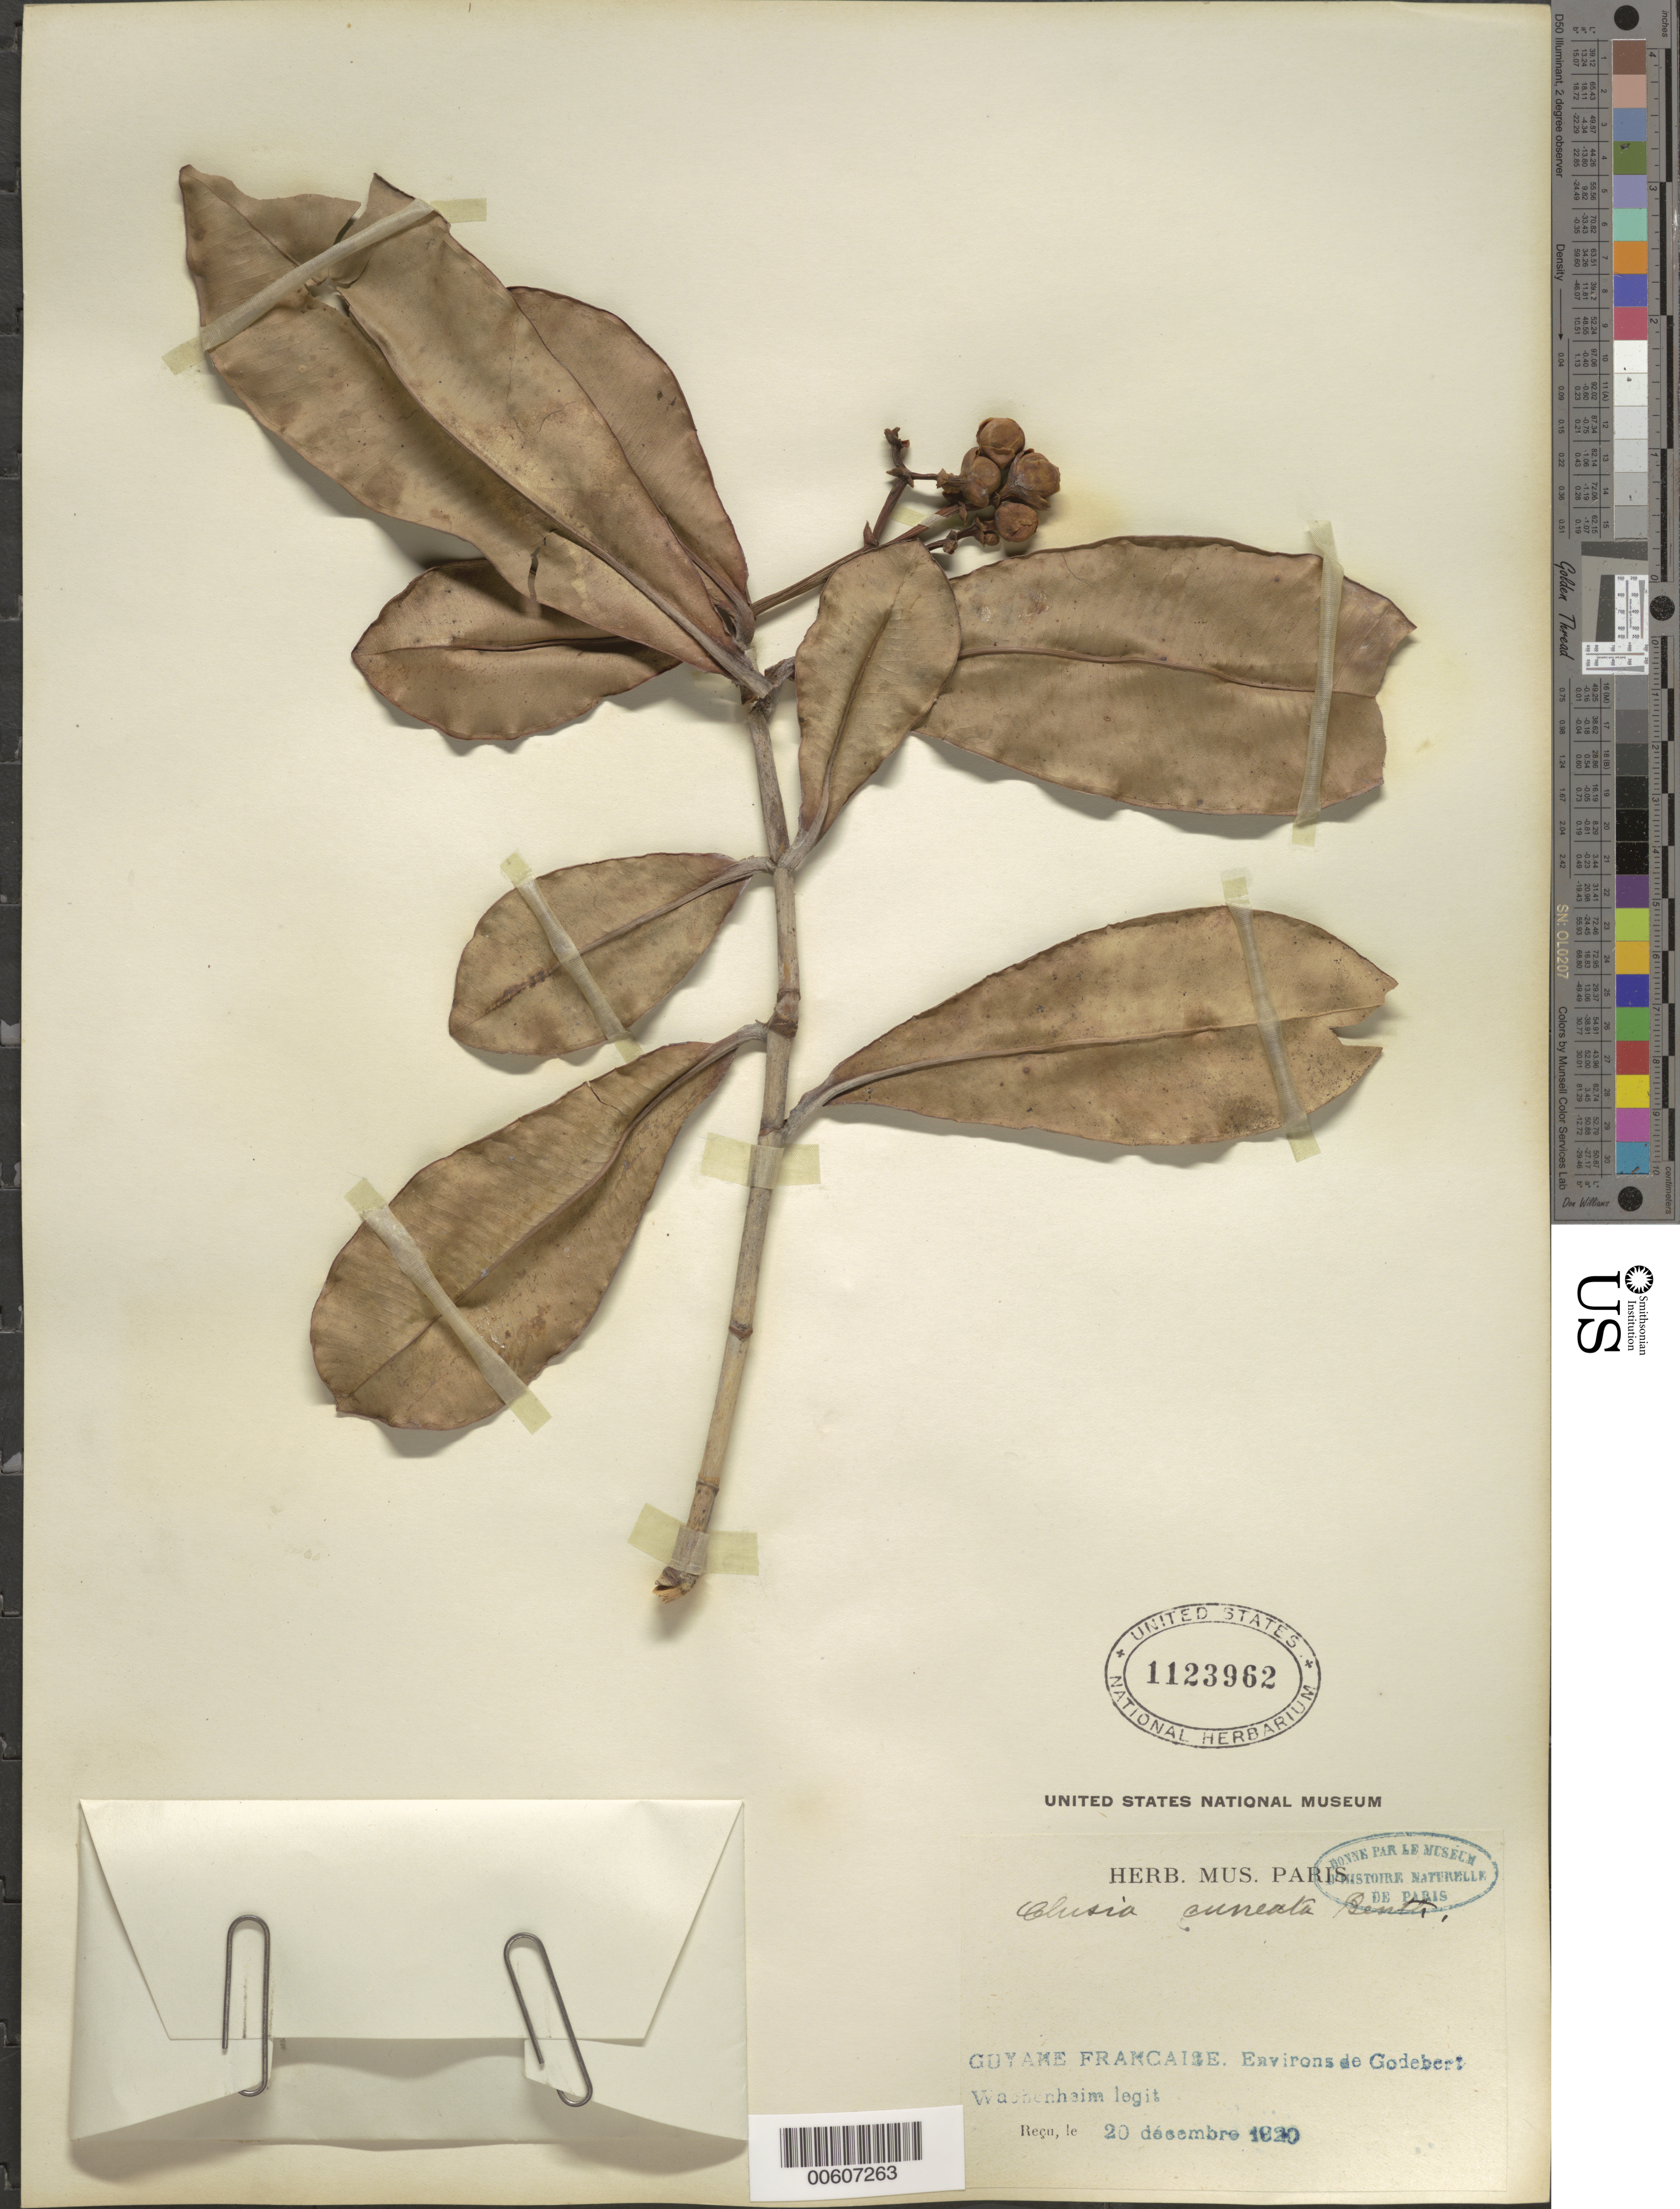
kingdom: Plantae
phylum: Tracheophyta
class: Magnoliopsida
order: Malpighiales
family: Clusiaceae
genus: Clusia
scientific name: Clusia cuneata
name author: Benth.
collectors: G. Wachenheim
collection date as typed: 20-Dec-20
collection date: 1920-12-20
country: French Guiana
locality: Godebert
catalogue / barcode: US 1123962